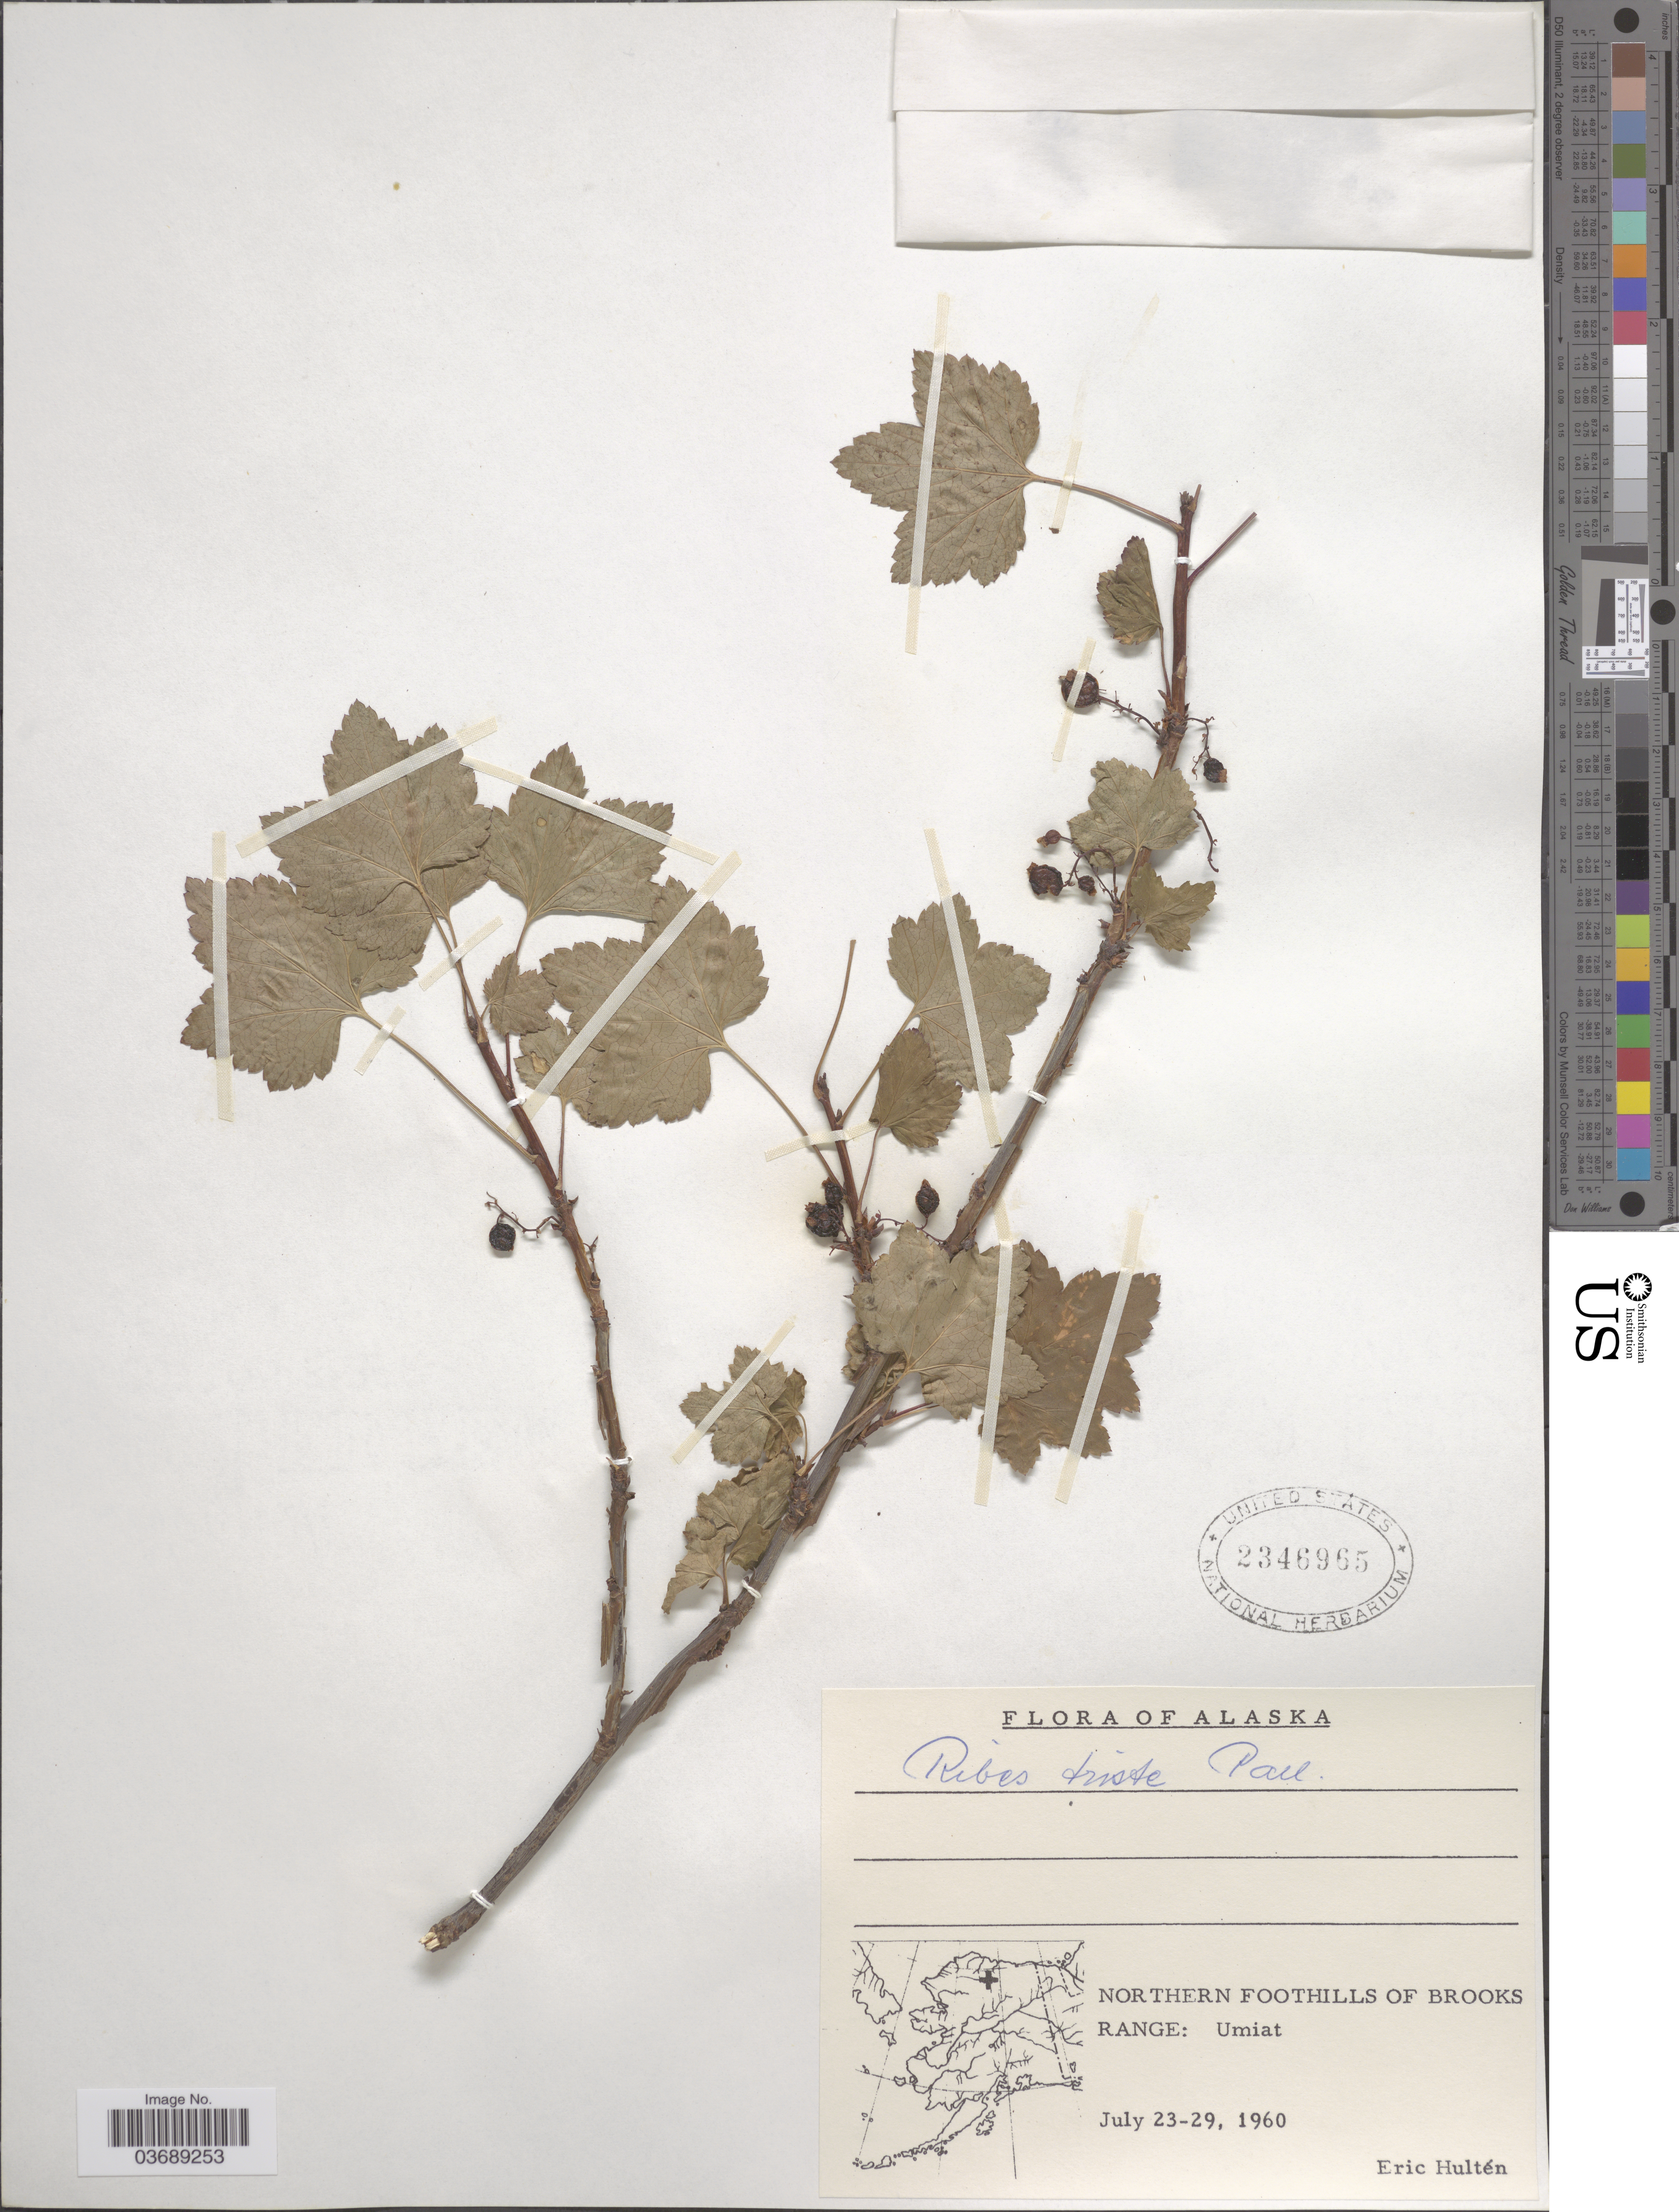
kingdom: Plantae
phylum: Tracheophyta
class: Magnoliopsida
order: Saxifragales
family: Grossulariaceae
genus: Ribes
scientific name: Ribes triste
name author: Pall.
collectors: E. G. Hultén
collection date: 1960-07-23/1960-07-29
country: United States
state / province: Alaska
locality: Northern Foothills of Brooks Range: Umiat.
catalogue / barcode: US 2346965